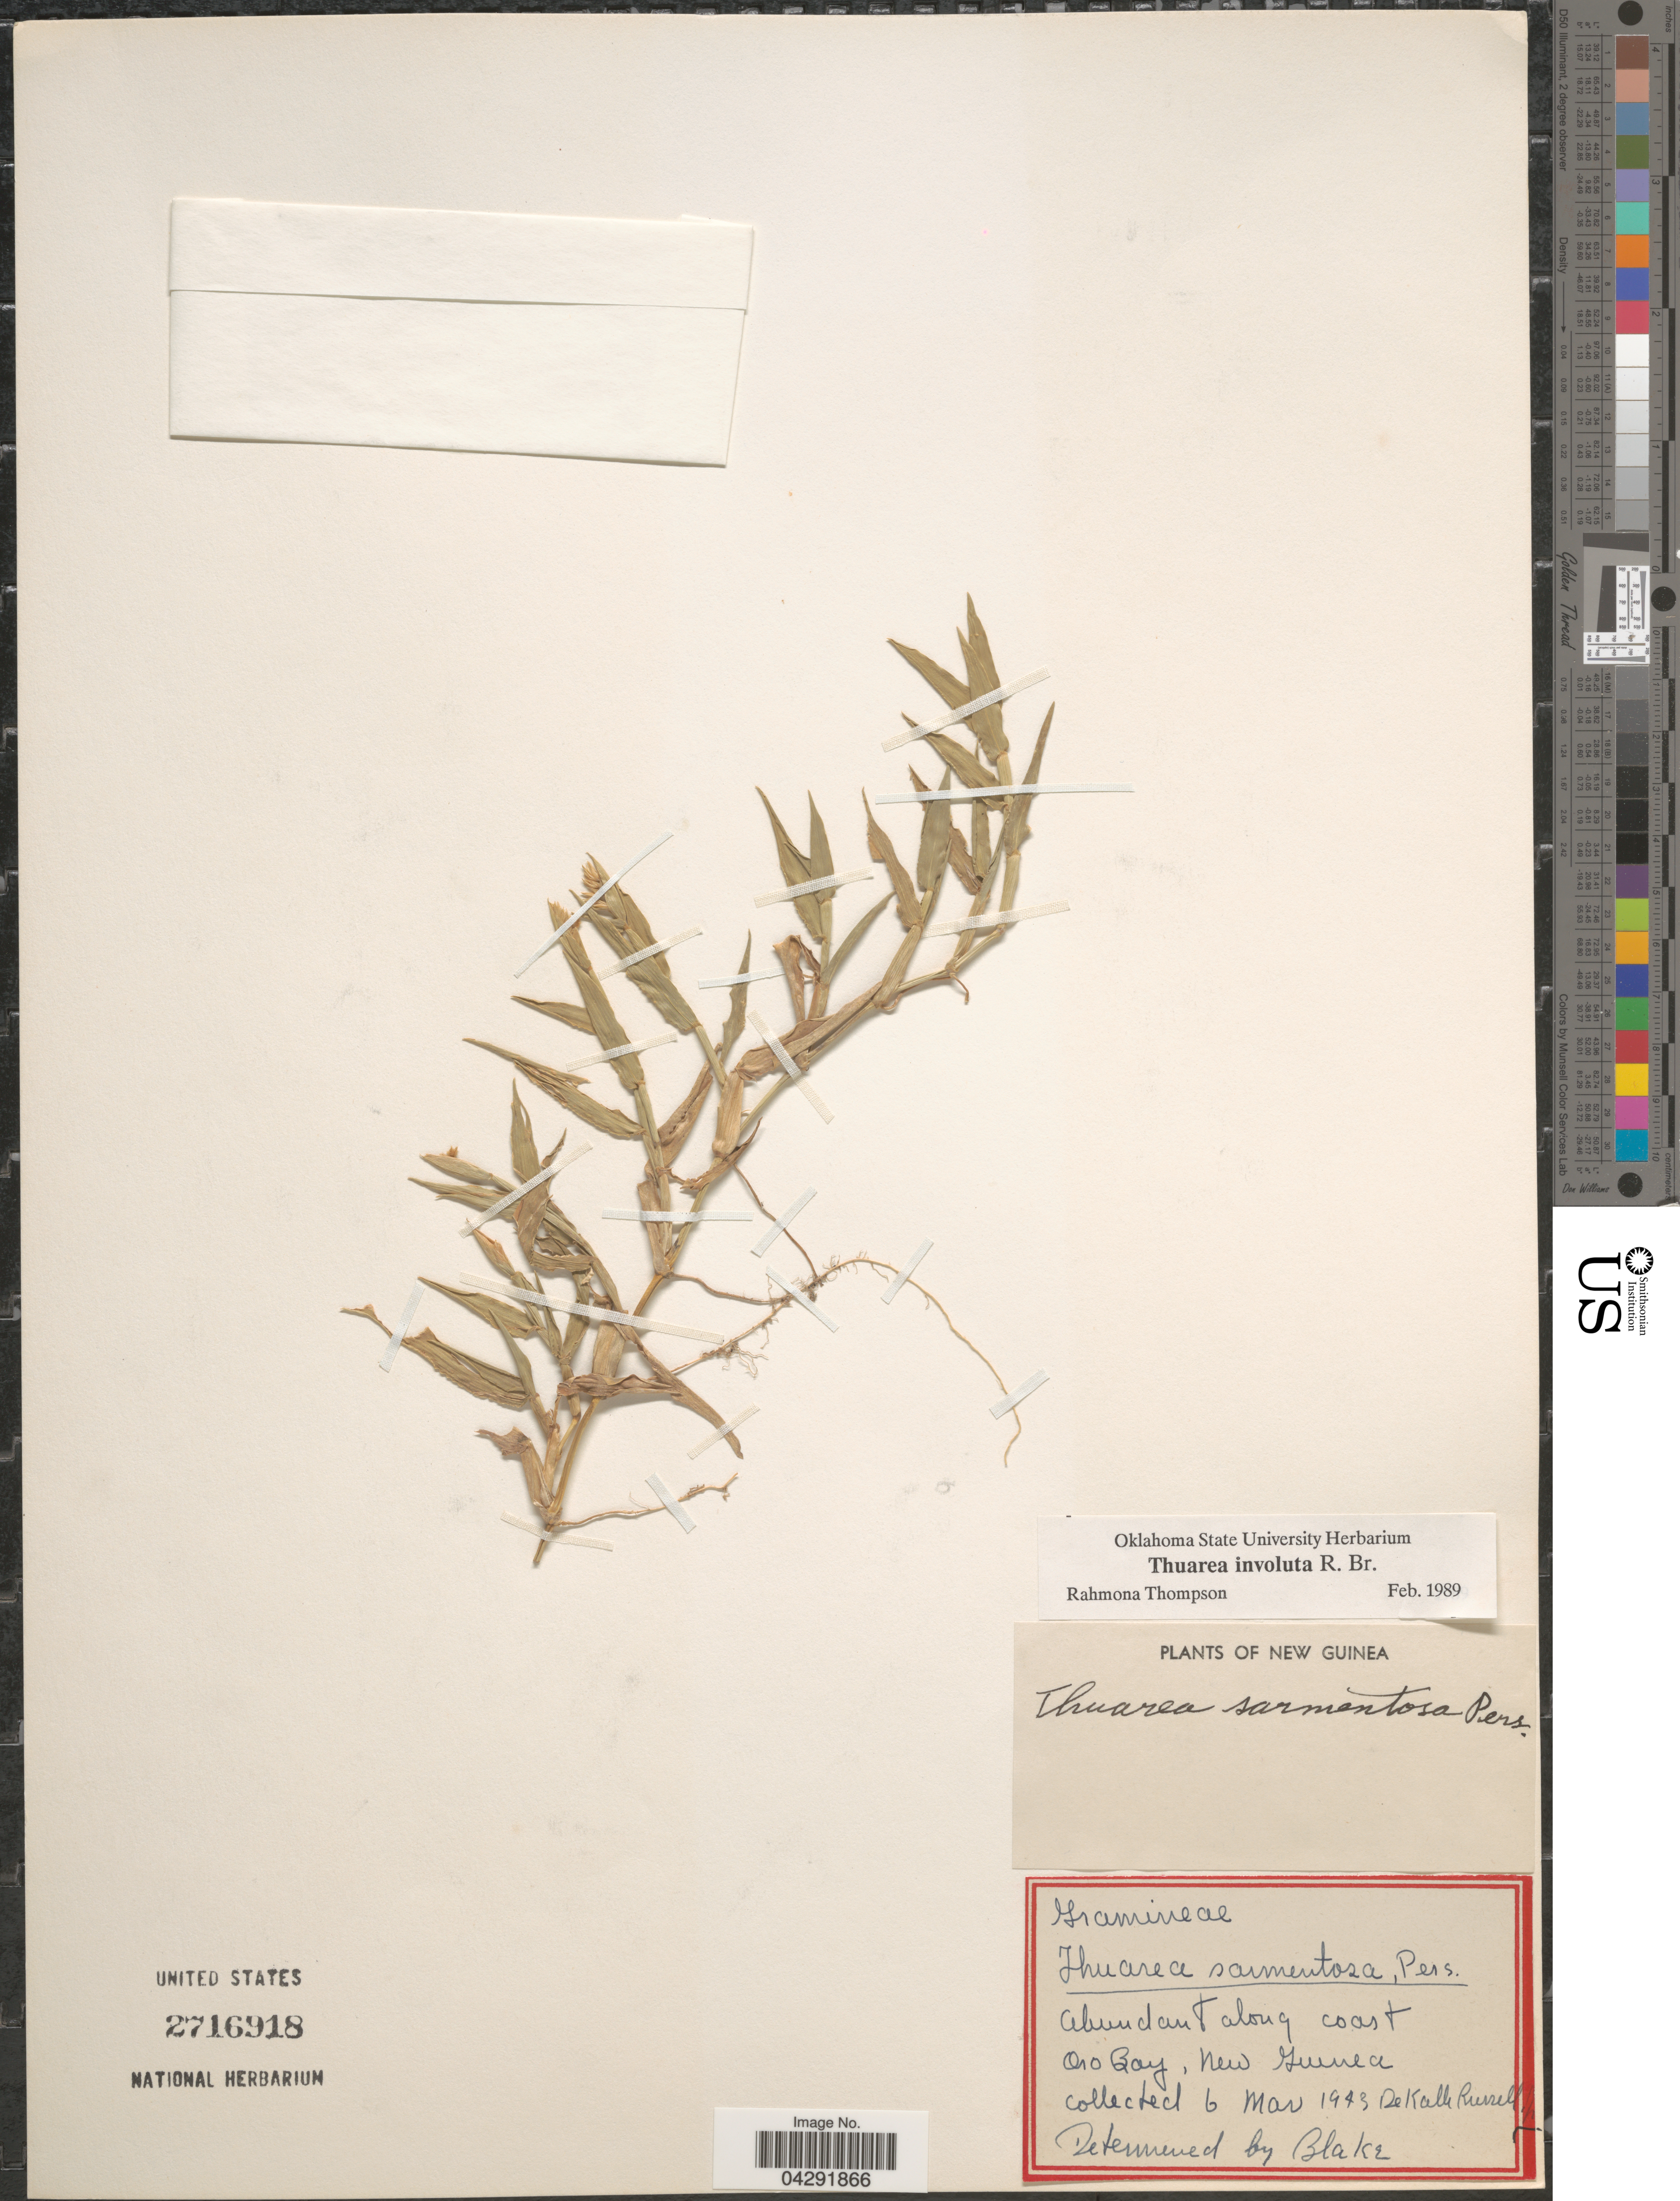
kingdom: Plantae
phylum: Tracheophyta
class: Liliopsida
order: Poales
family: Poaceae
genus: Thuarea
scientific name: Thuarea involuta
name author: (G. Forst.) R. Br. ex Sm.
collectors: D. K. Russell Jr.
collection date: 1943-03-06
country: Papua New Guinea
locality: New Guinea. Abundant along coast Oro Bay, New Guinea.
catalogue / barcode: US 2716918